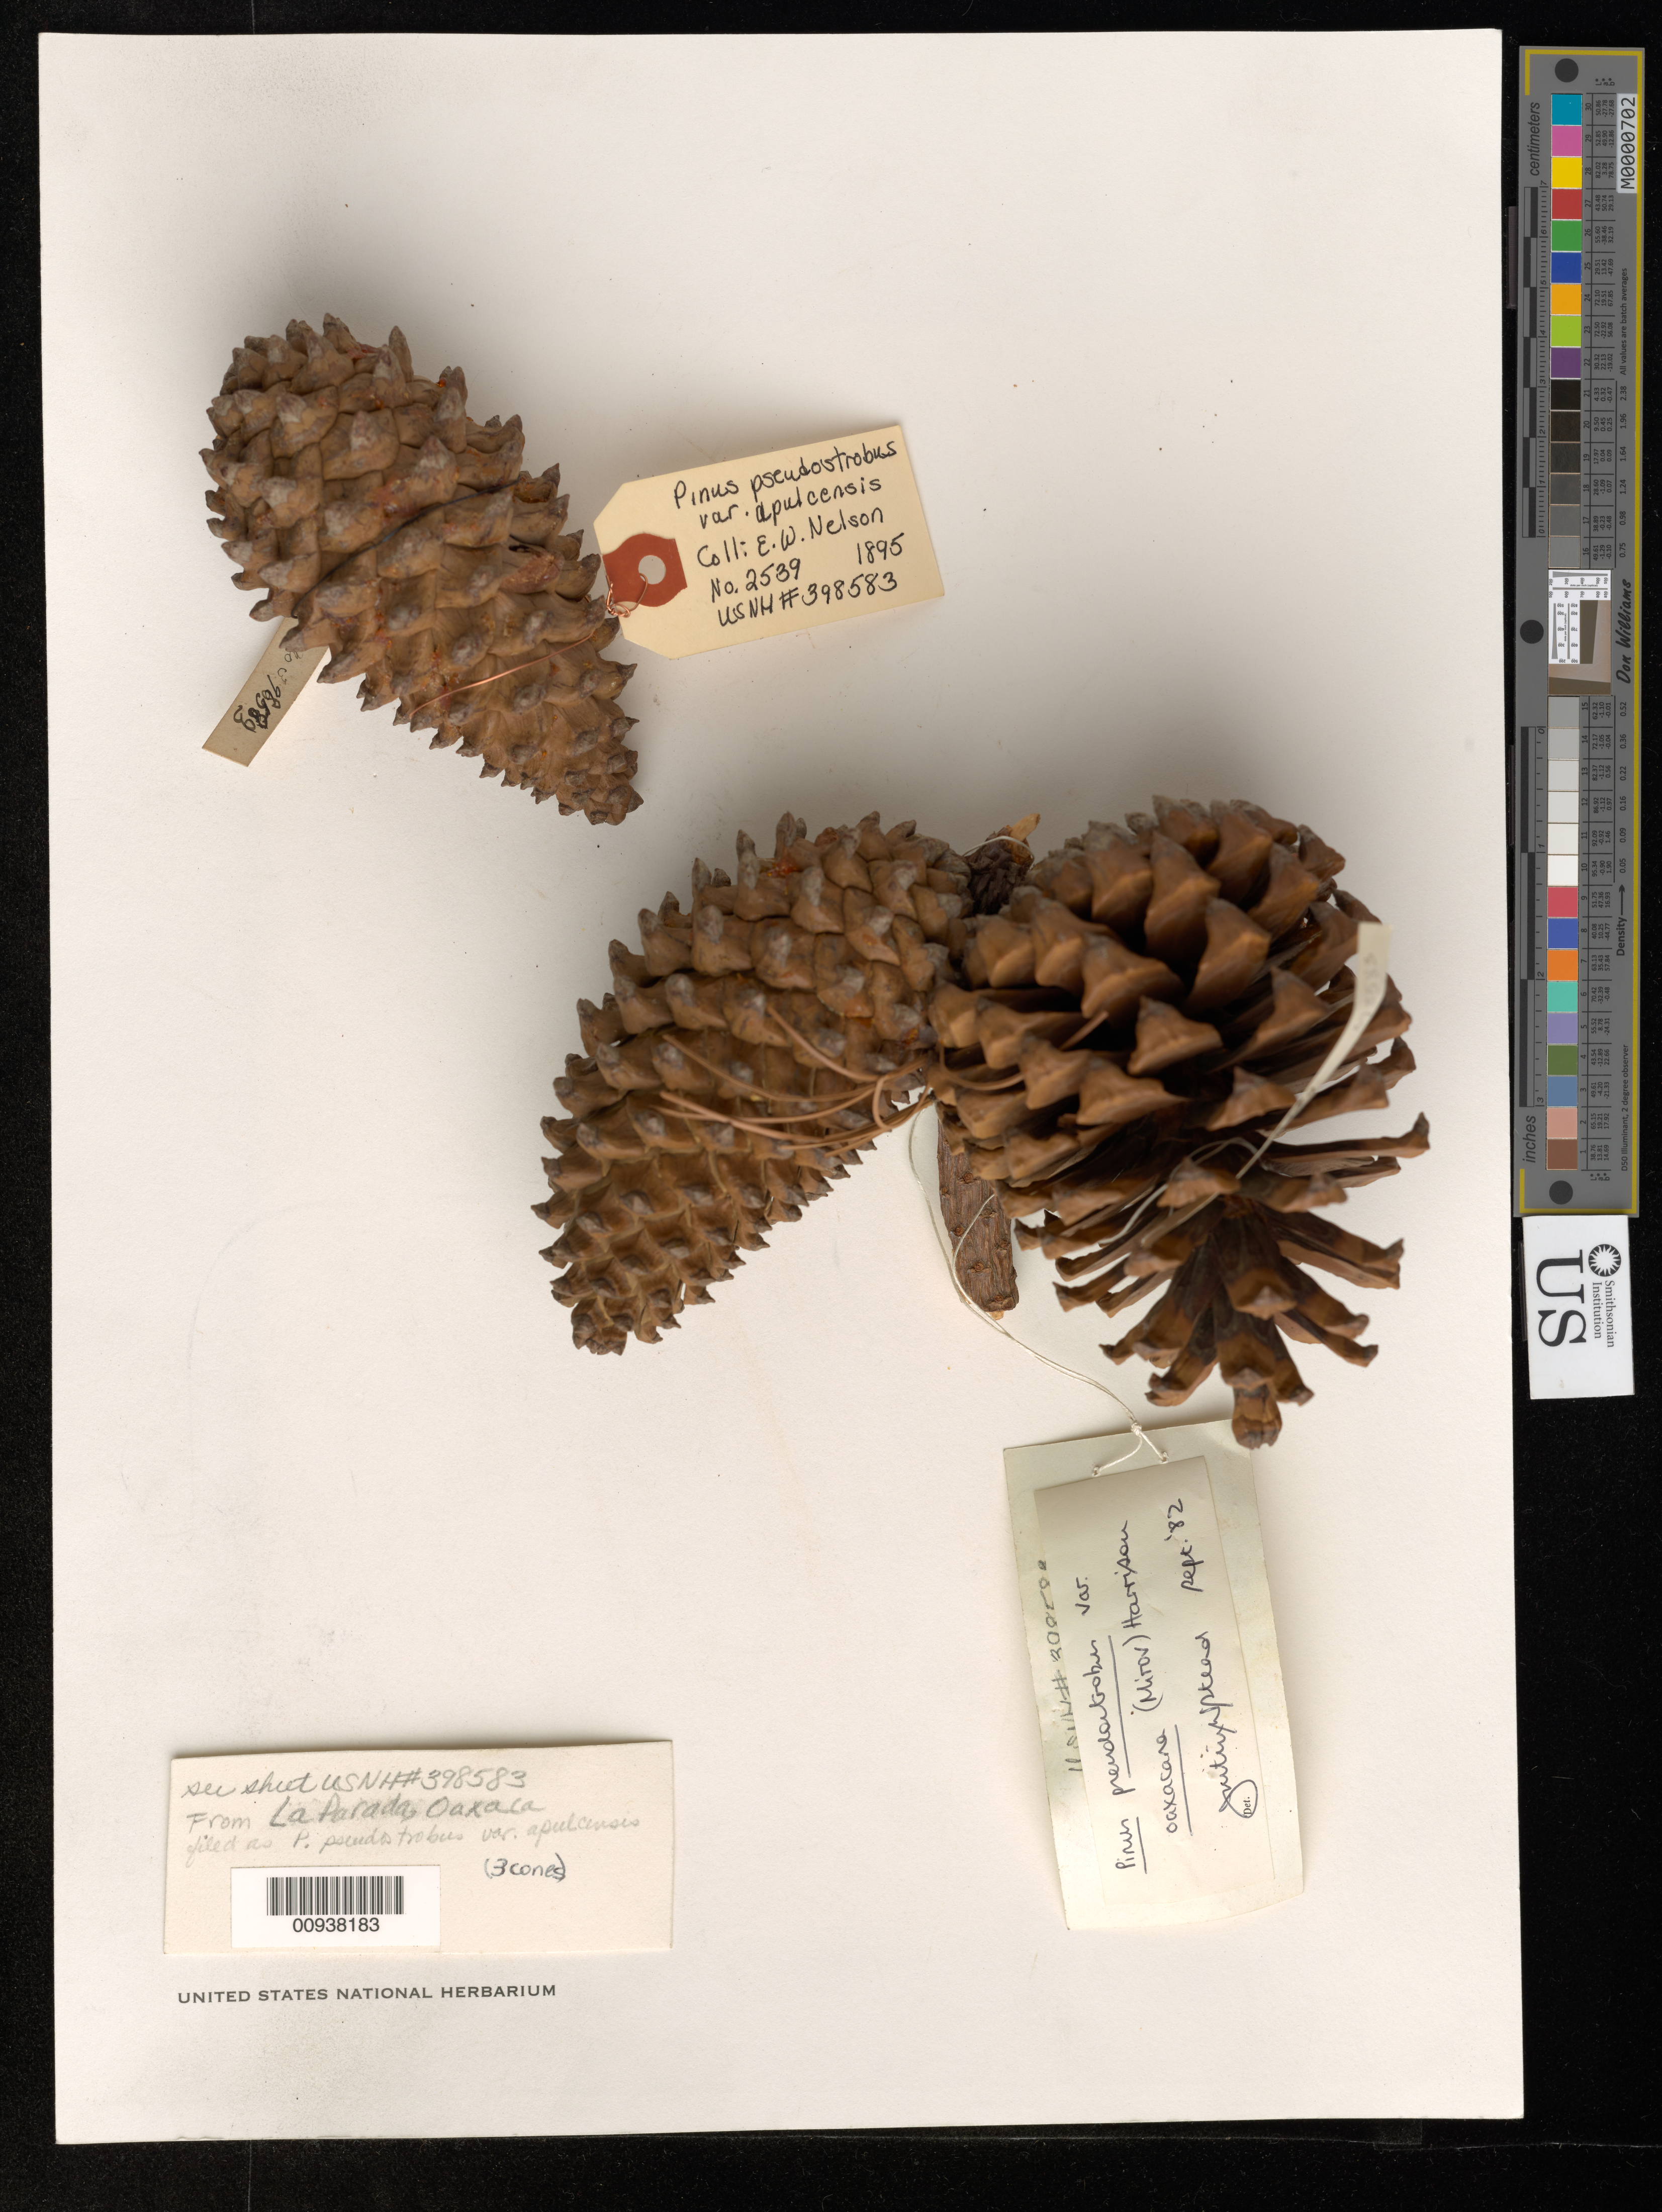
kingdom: Plantae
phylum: Tracheophyta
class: Pinopsida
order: Pinales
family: Pinaceae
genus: Pinus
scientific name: Pinus pseudostrobus var. apulcensis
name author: (Shaw) Lindl.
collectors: E. W. Nelson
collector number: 2539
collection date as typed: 1895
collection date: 1895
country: Mexico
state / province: Oaxaca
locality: La Parada.